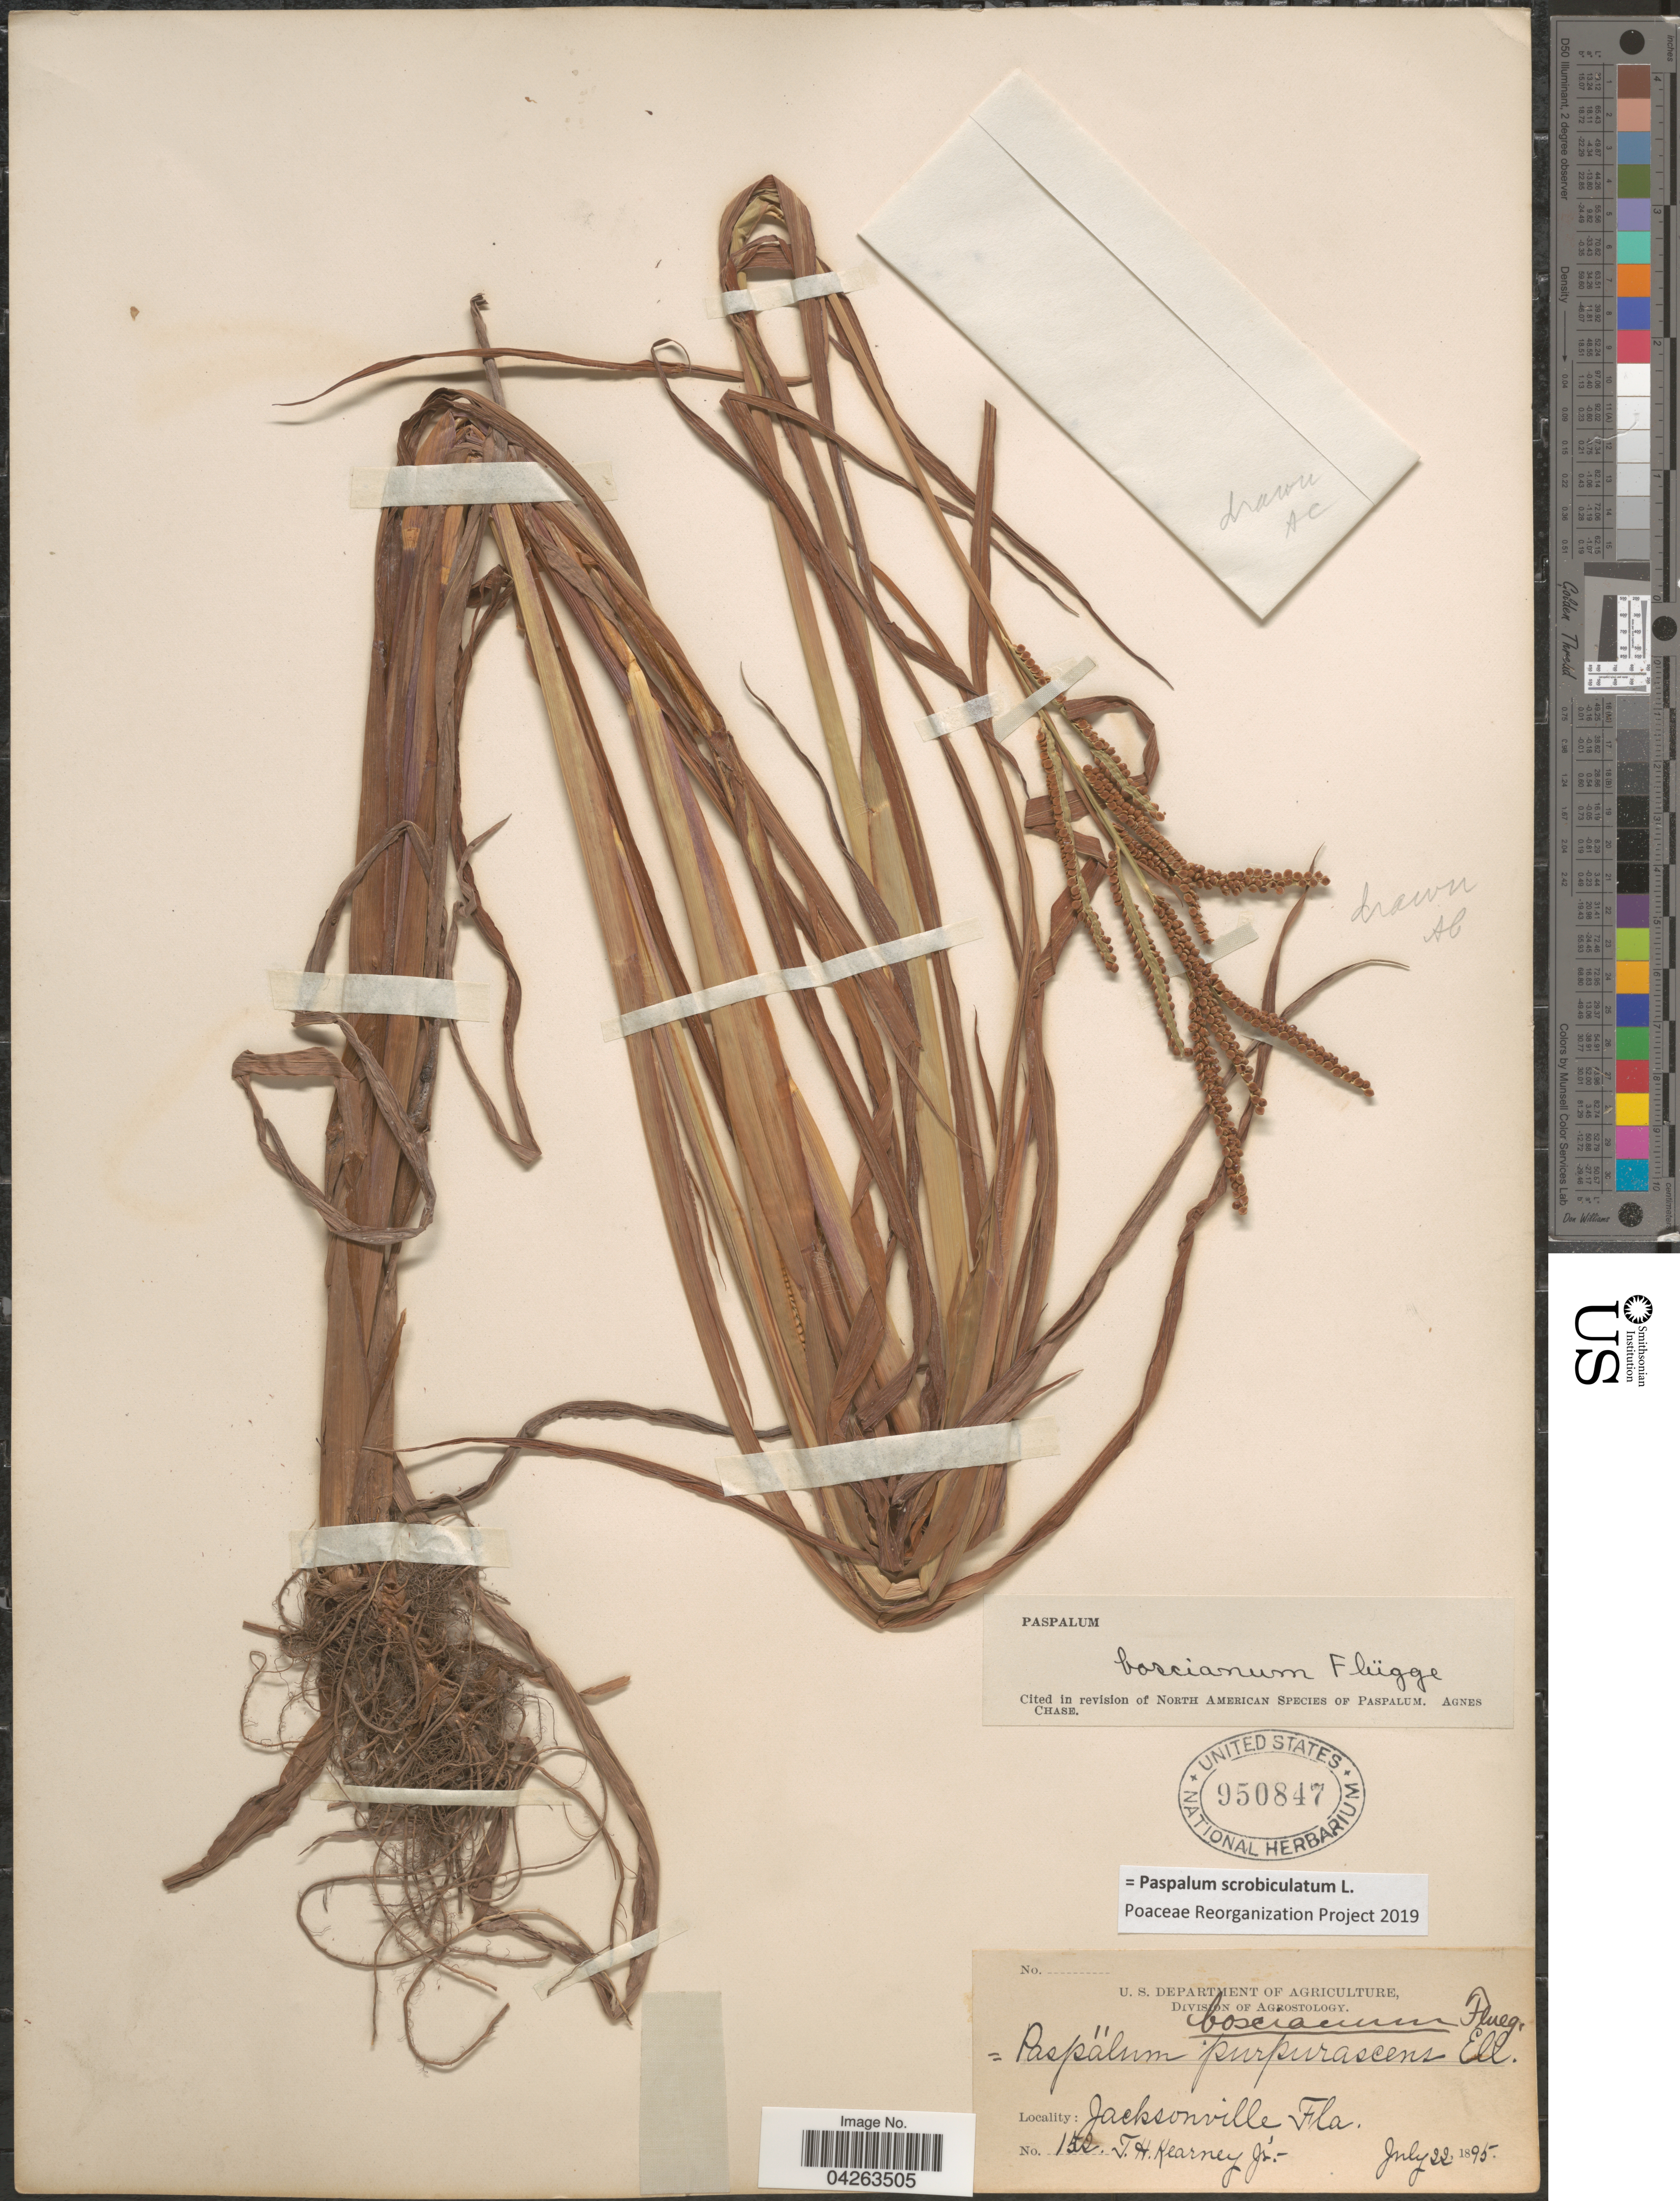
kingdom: Plantae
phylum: Tracheophyta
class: Liliopsida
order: Poales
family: Poaceae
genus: Paspalum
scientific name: Paspalum scrobiculatum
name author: L.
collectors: T. H. Kearney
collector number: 152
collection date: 1895-07-22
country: United States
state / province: Florida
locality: Jacksonville.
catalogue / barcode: US 950847